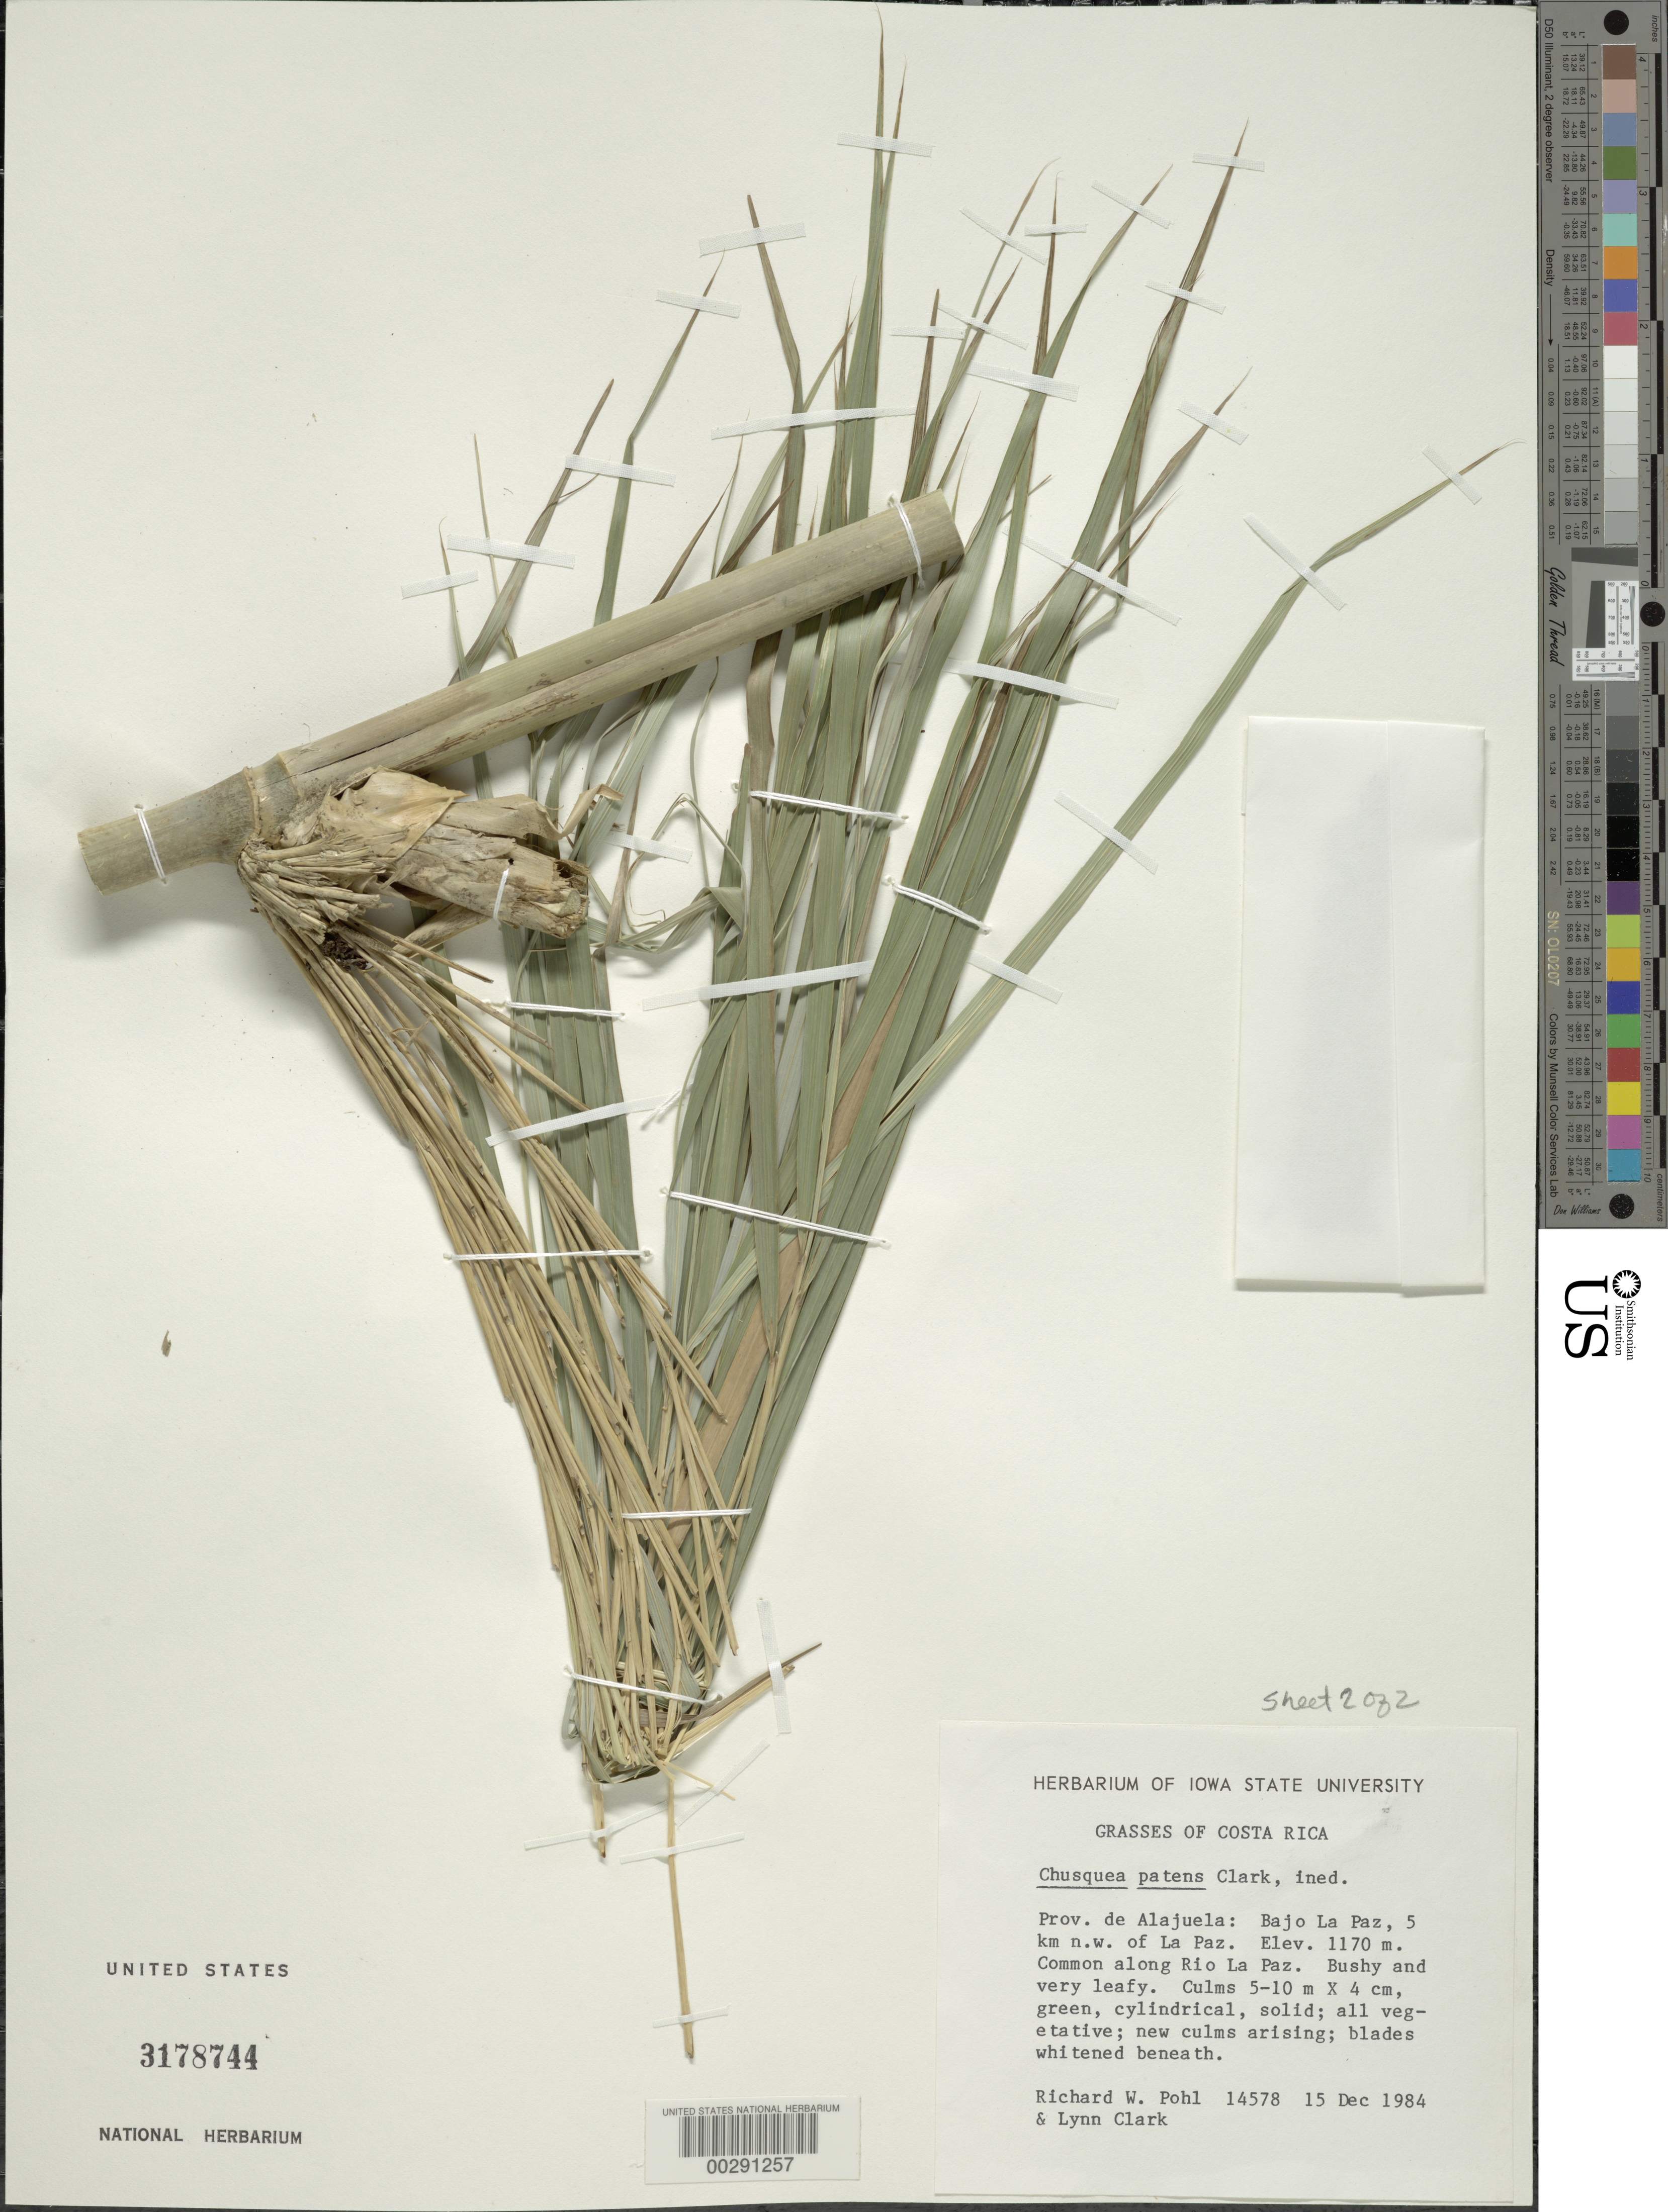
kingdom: Plantae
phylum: Tracheophyta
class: Liliopsida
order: Poales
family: Poaceae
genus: Chusquea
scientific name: Chusquea nutans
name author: L.G. Clark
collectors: R. W. Pohl & L. G. Clark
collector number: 14578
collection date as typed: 15 Dec 1984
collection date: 1984-12-15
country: Costa Rica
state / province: Alajuela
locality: Bajo La Paz, 5 km NW of La Paz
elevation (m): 1170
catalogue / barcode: US 3178744